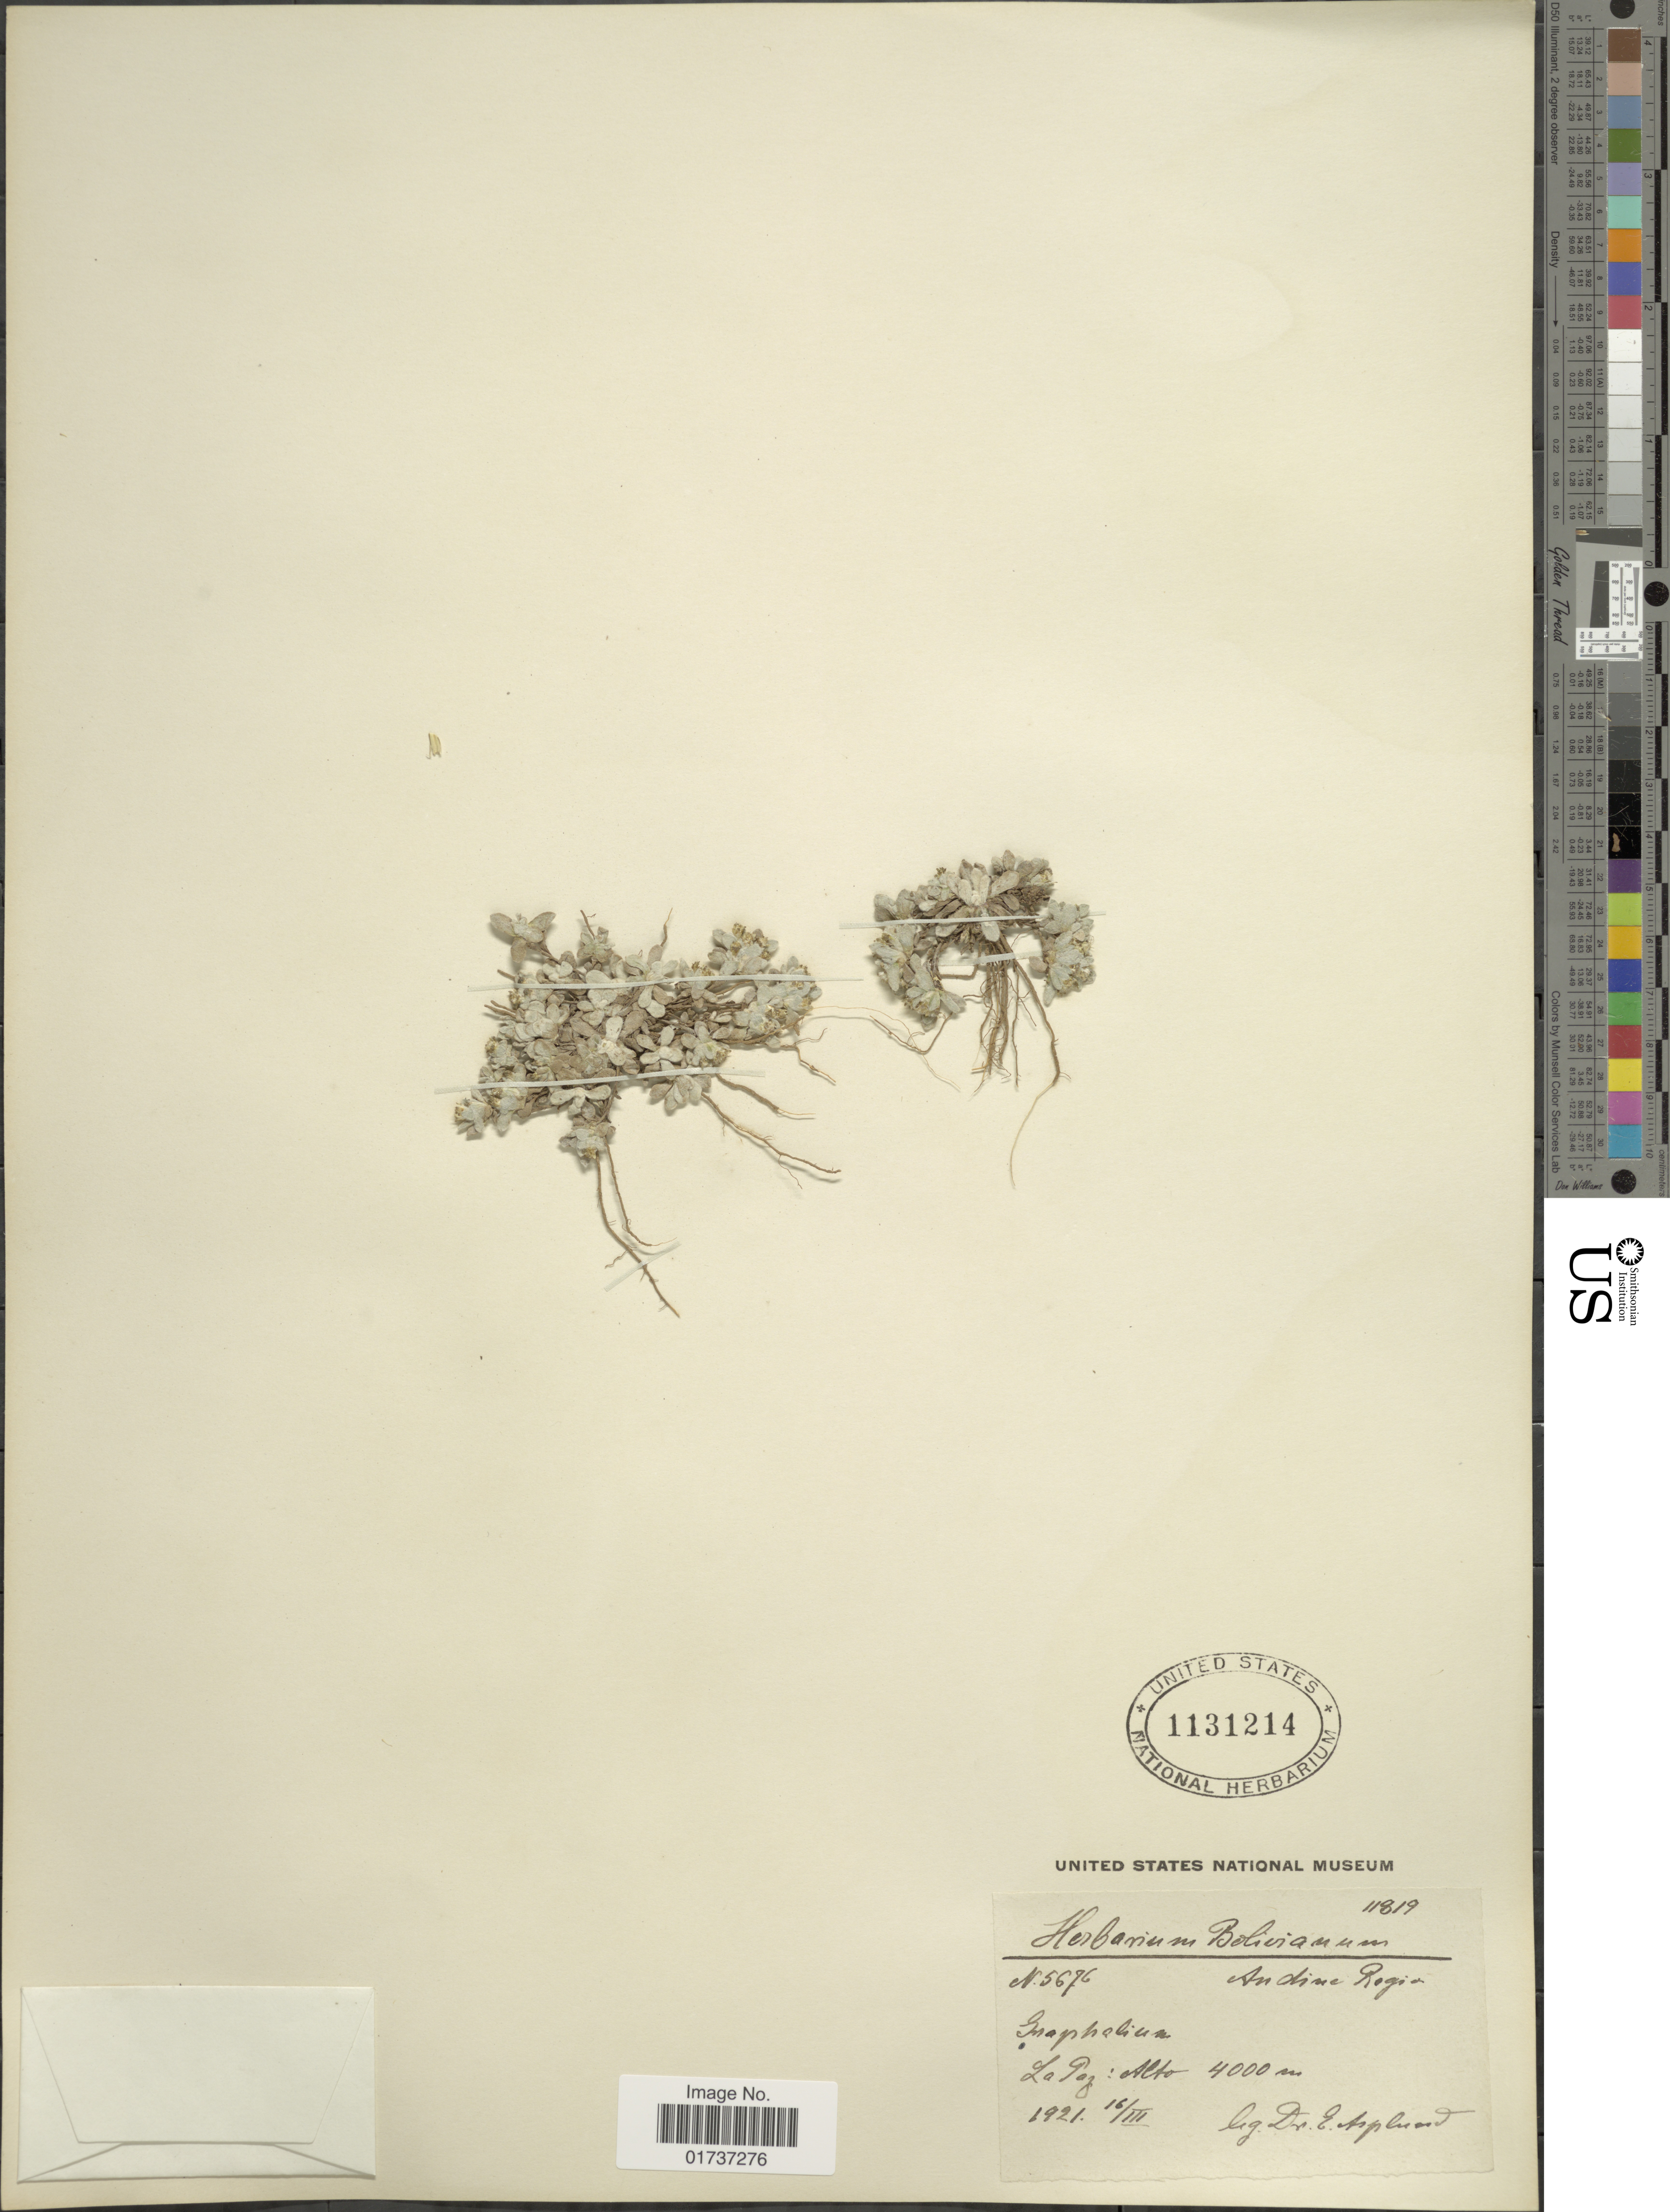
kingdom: Plantae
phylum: Tracheophyta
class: Magnoliopsida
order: Asterales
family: Asteraceae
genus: Gnaphalium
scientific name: Gnaphalium sp.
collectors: E. Asplund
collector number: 5676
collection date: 1921-03-16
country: Bolivia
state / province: La Paz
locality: Andine Region, Alto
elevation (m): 4000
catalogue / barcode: US 1131214